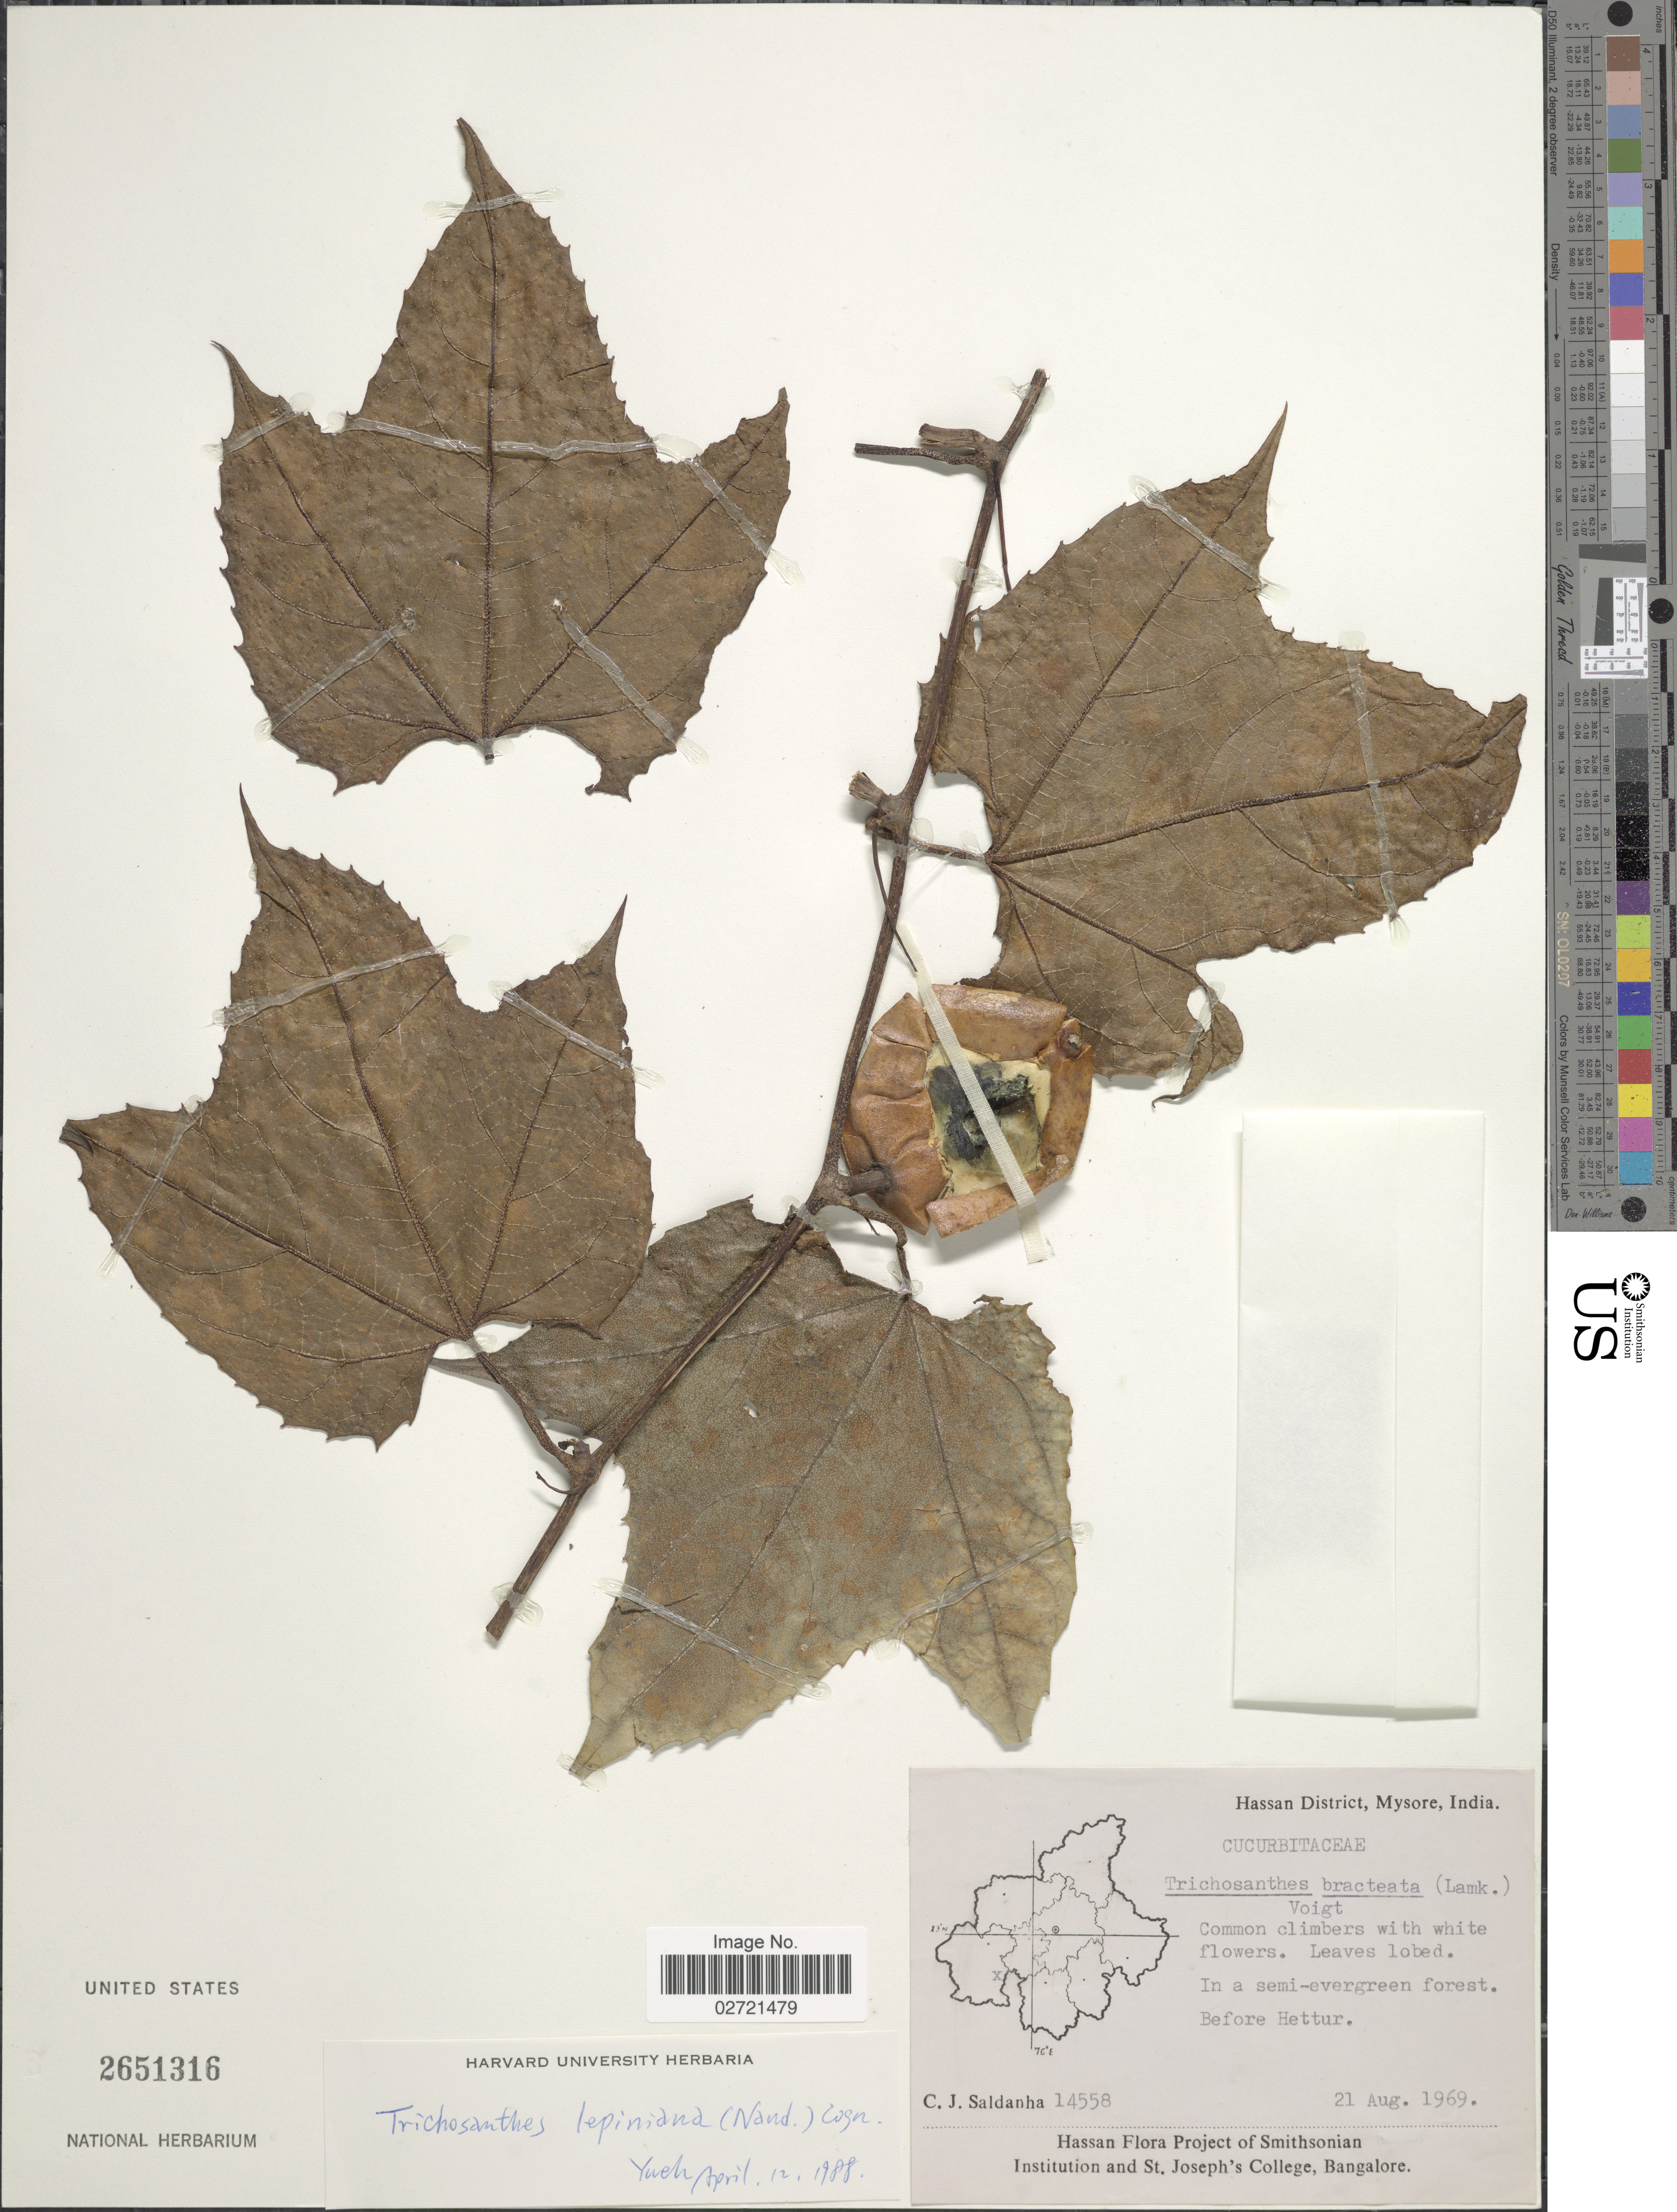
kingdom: Plantae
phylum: Tracheophyta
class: Magnoliopsida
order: Cucurbitales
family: Cucurbitaceae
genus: Trichosanthes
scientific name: Trichosanthes lepiniana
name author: (Naudin) Cogn.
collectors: C. J. Saldanha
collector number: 14558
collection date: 1969-08-21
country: India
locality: Hassan District, Mysore, Before Hettur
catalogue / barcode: US 2651316